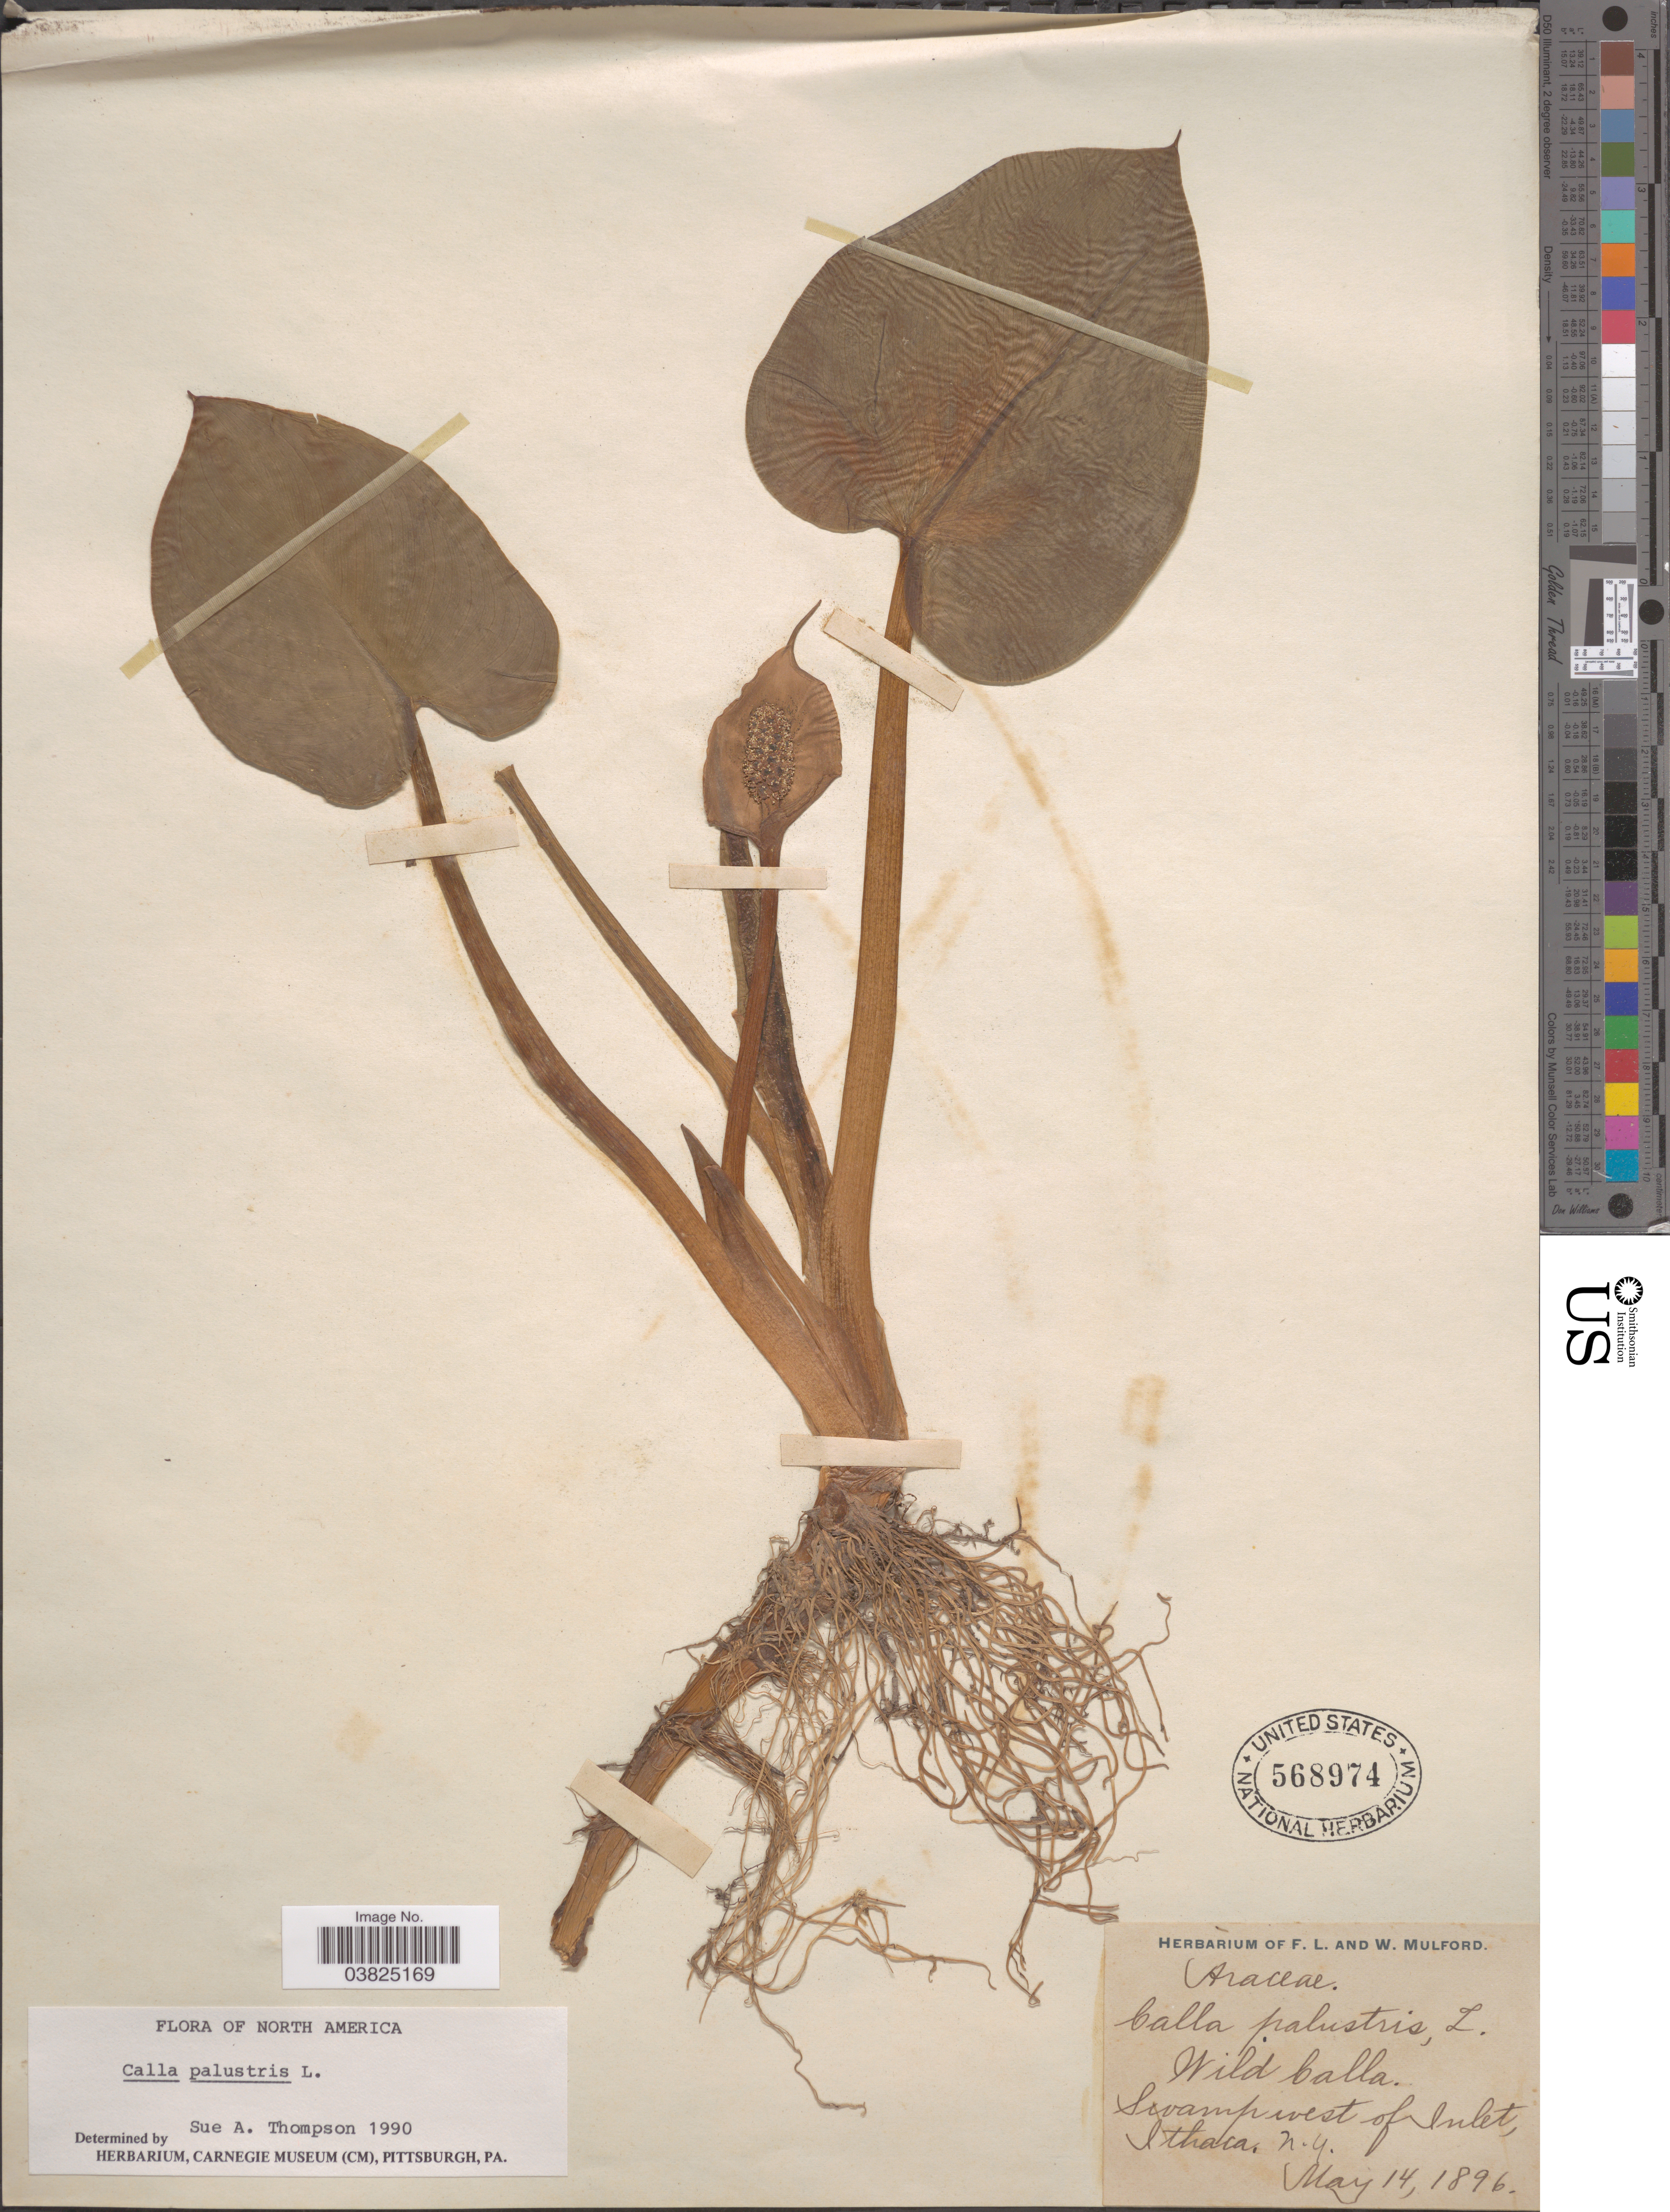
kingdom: Plantae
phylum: Tracheophyta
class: Liliopsida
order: Alismatales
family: Araceae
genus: Calla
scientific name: Calla palustris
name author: L.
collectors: ex herb. F. L. and W. Mulford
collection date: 1896-05-14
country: United States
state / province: New York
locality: Swamp west of Inlet, Ithaca.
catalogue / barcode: US 568974